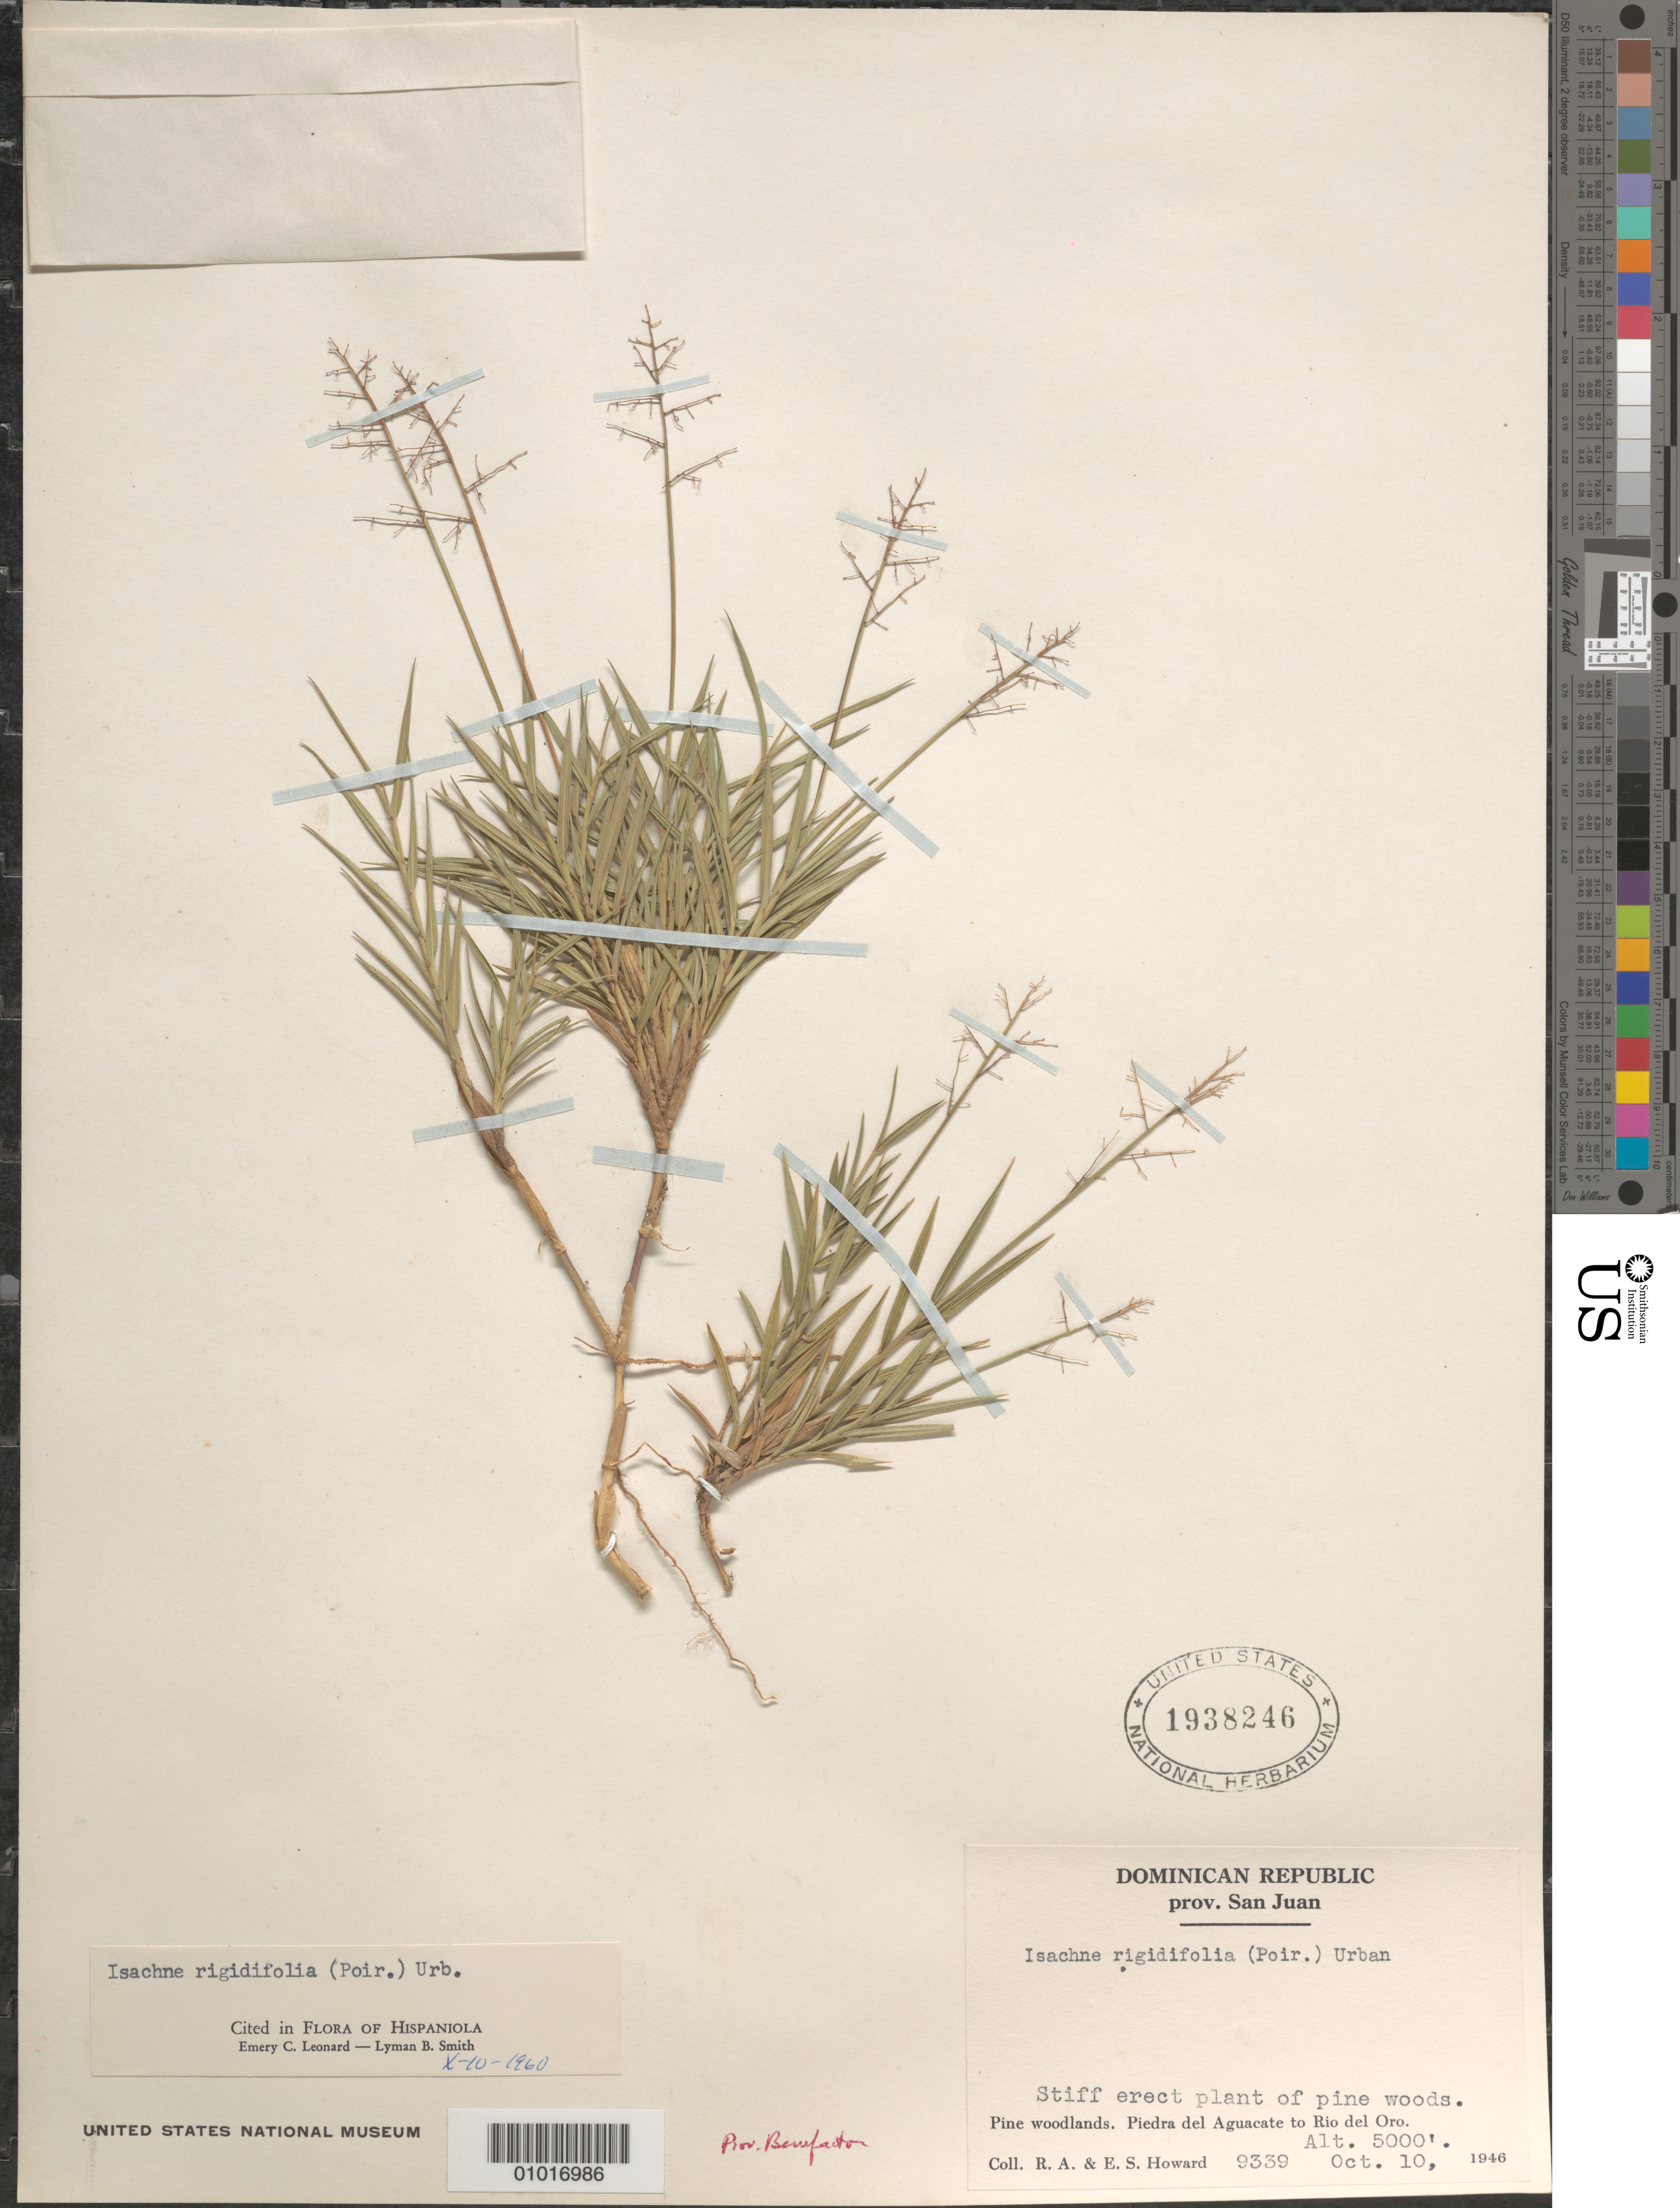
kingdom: Plantae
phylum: Tracheophyta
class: Liliopsida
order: Poales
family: Poaceae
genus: Isachne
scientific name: Isachne rigidifolia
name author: (Poir.) Urb.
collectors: E. S. Howard, E. S. Howard & R. A. Howard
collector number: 9339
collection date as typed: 10 Oct 1946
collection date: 1946-10-10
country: Dominican Republic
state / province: San Juan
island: Hispaniola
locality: Pine woodlands. Piedra del Aguacate to Rio del Oro.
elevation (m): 1524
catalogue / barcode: US 1938246